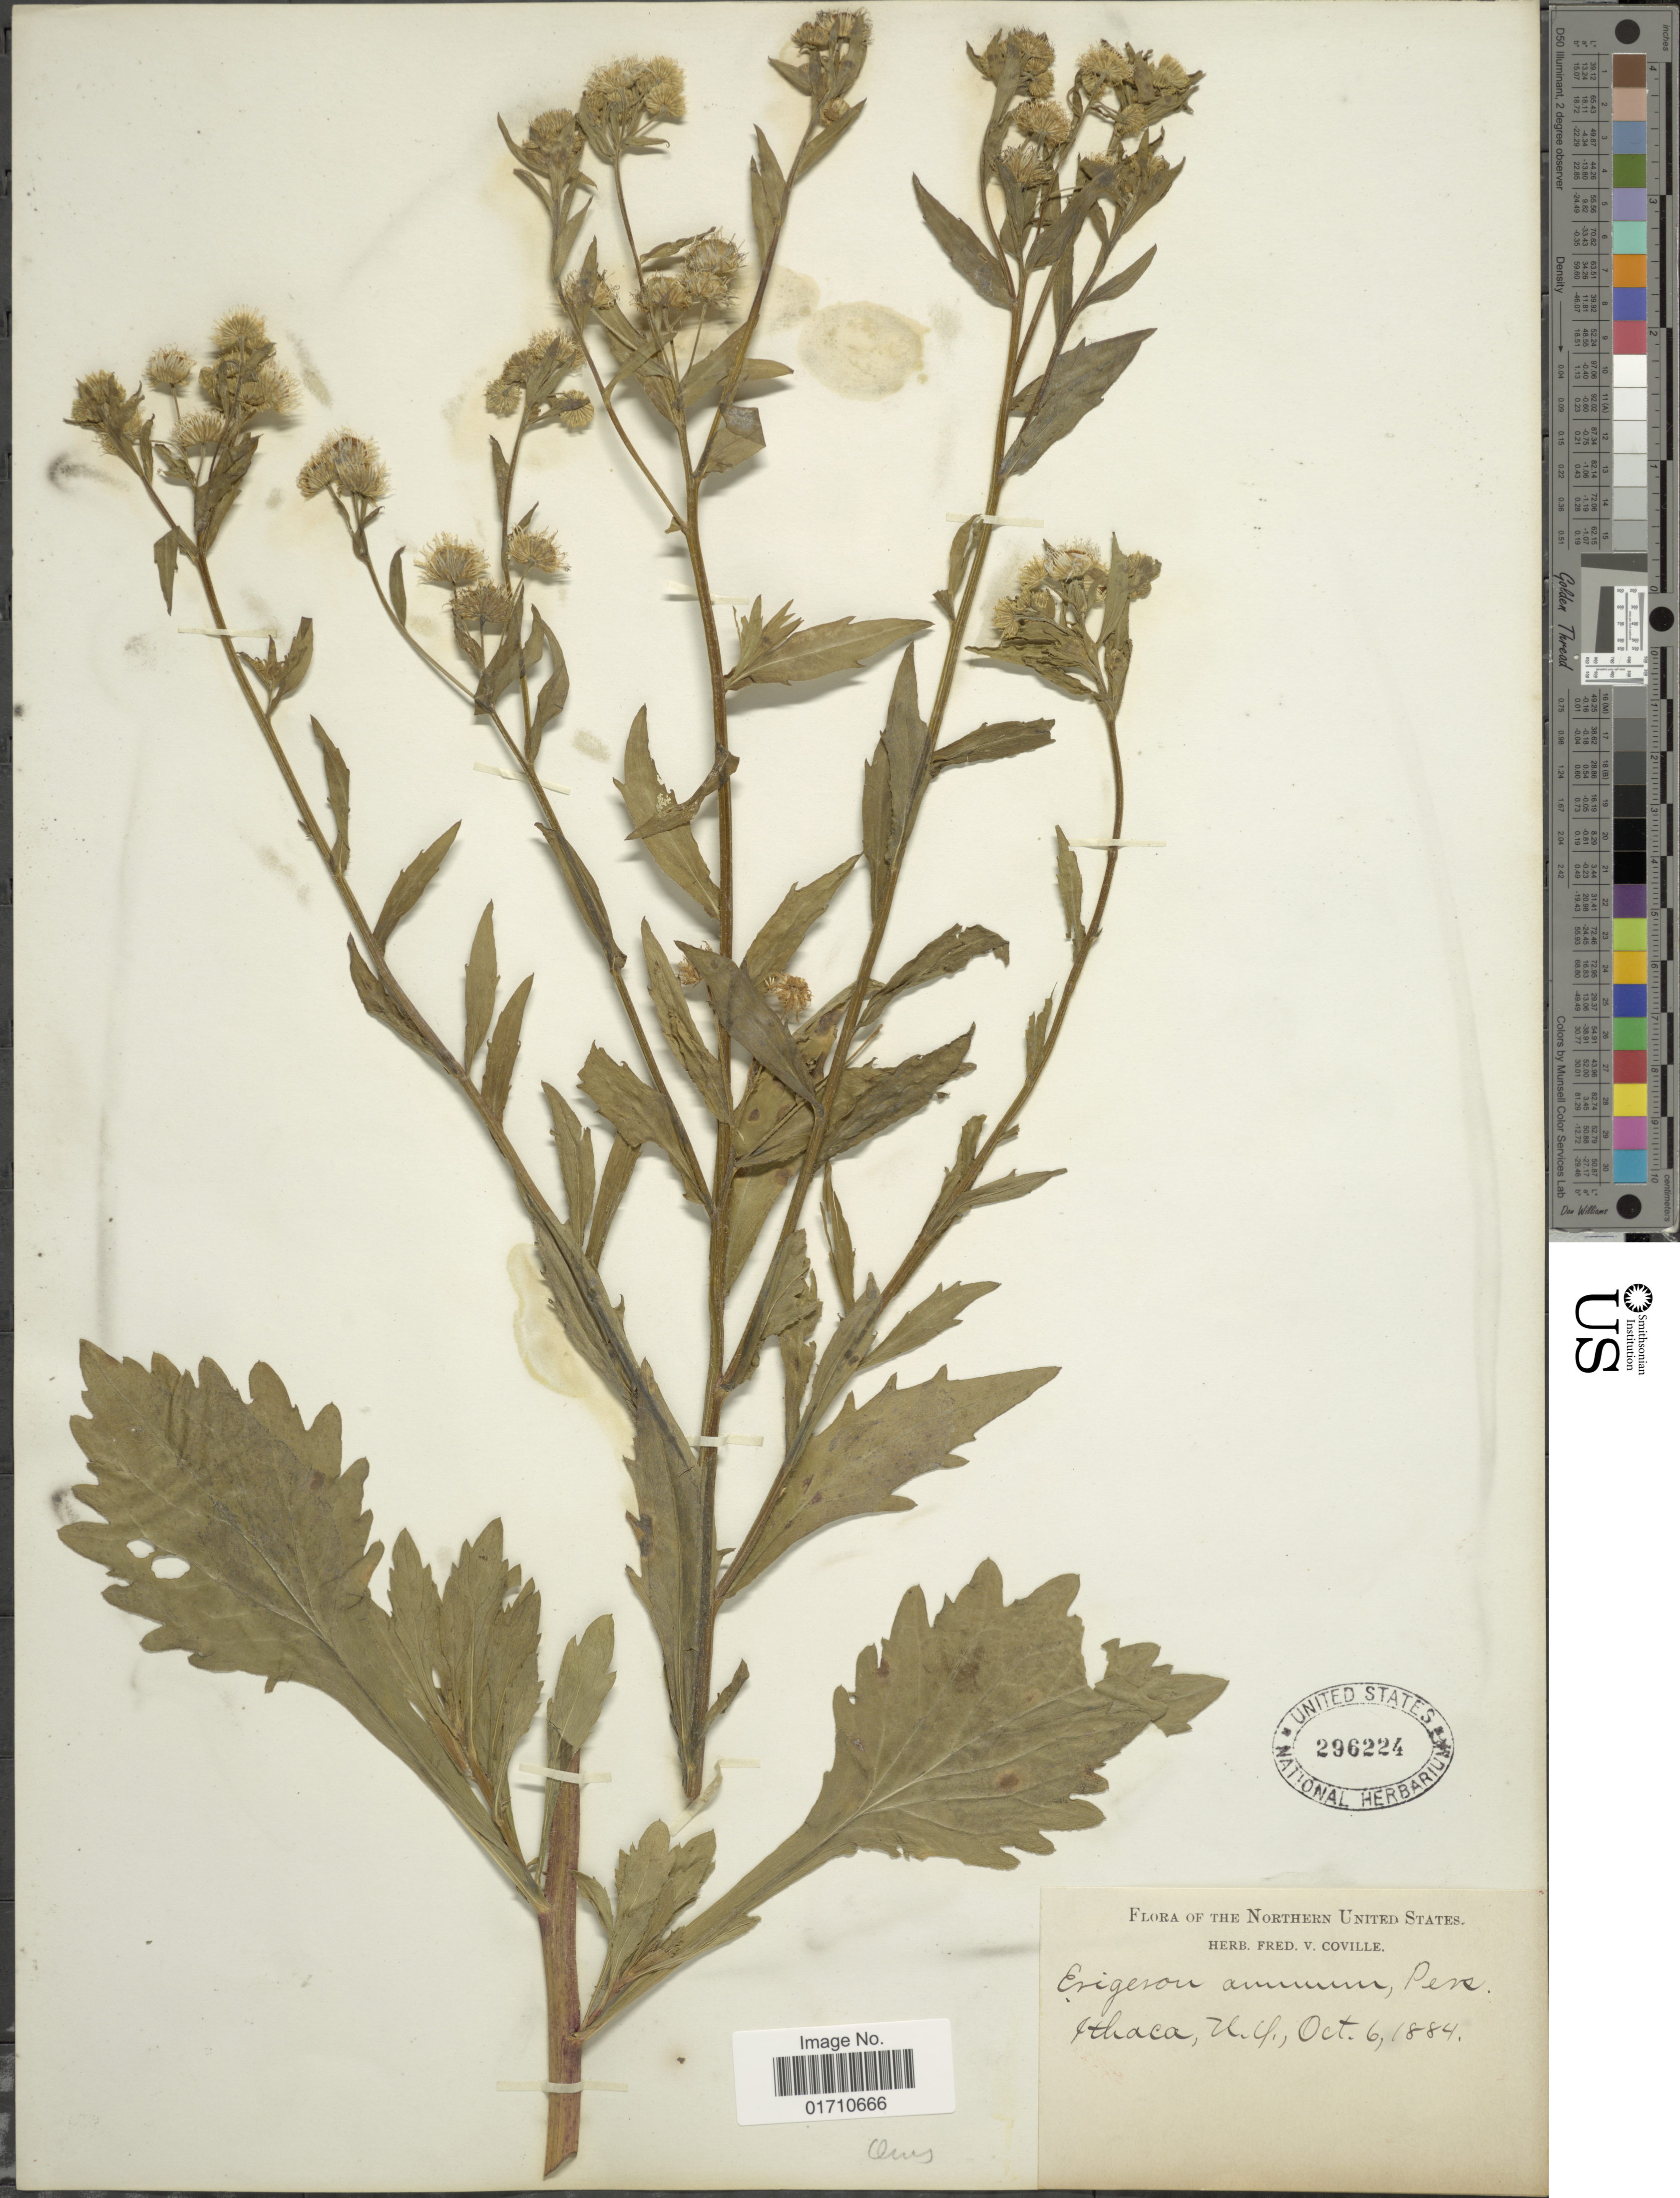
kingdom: Plantae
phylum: Tracheophyta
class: Magnoliopsida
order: Asterales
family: Asteraceae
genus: Erigeron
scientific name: Erigeron annuus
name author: (L.) Pers.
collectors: ex herb. F. V. Coville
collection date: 1884-10-06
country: United States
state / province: New York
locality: The Northern United States, Ithaca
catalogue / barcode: US 296224